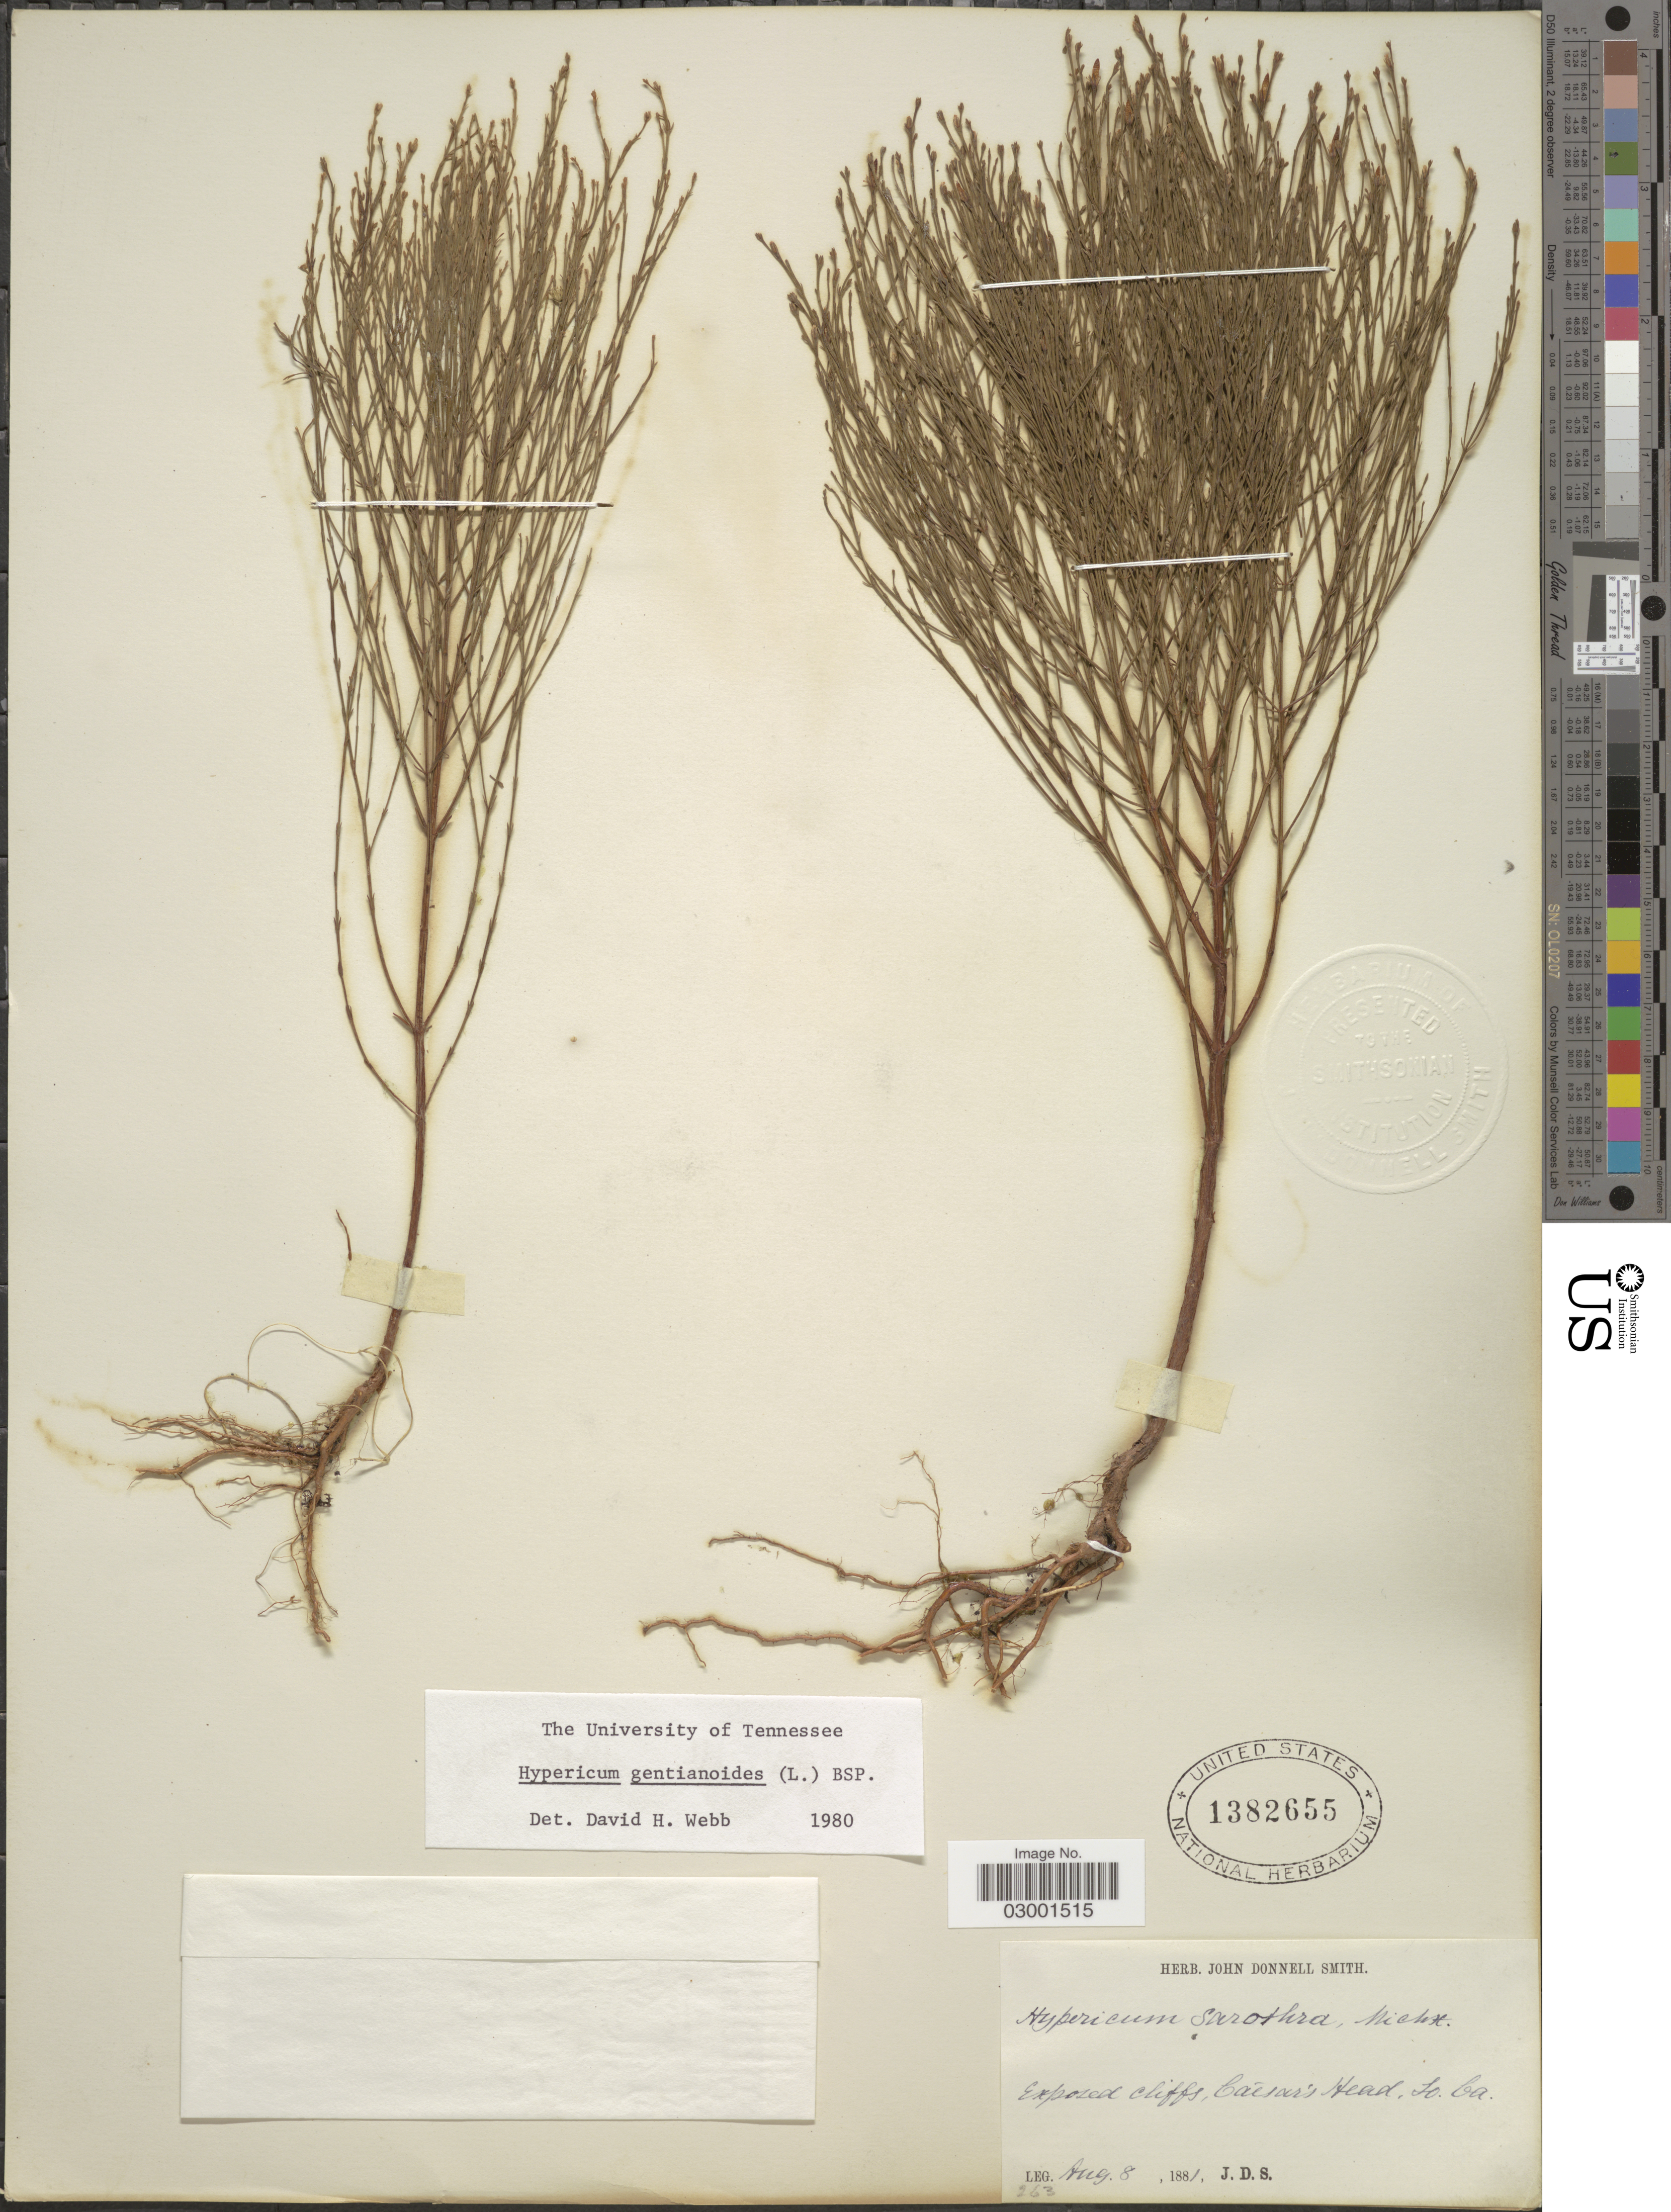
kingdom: Plantae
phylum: Tracheophyta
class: Magnoliopsida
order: Malpighiales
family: Hypericaceae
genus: Hypericum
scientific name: Hypericum gentianoides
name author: (L.) Britton, Stearns & Poggenb.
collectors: J. Donnell Smith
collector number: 263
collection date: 1881-08-08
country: United States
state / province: South Carolina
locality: Exposed cliffs, Caéser's Head, So. Ca.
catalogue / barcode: US 1382655